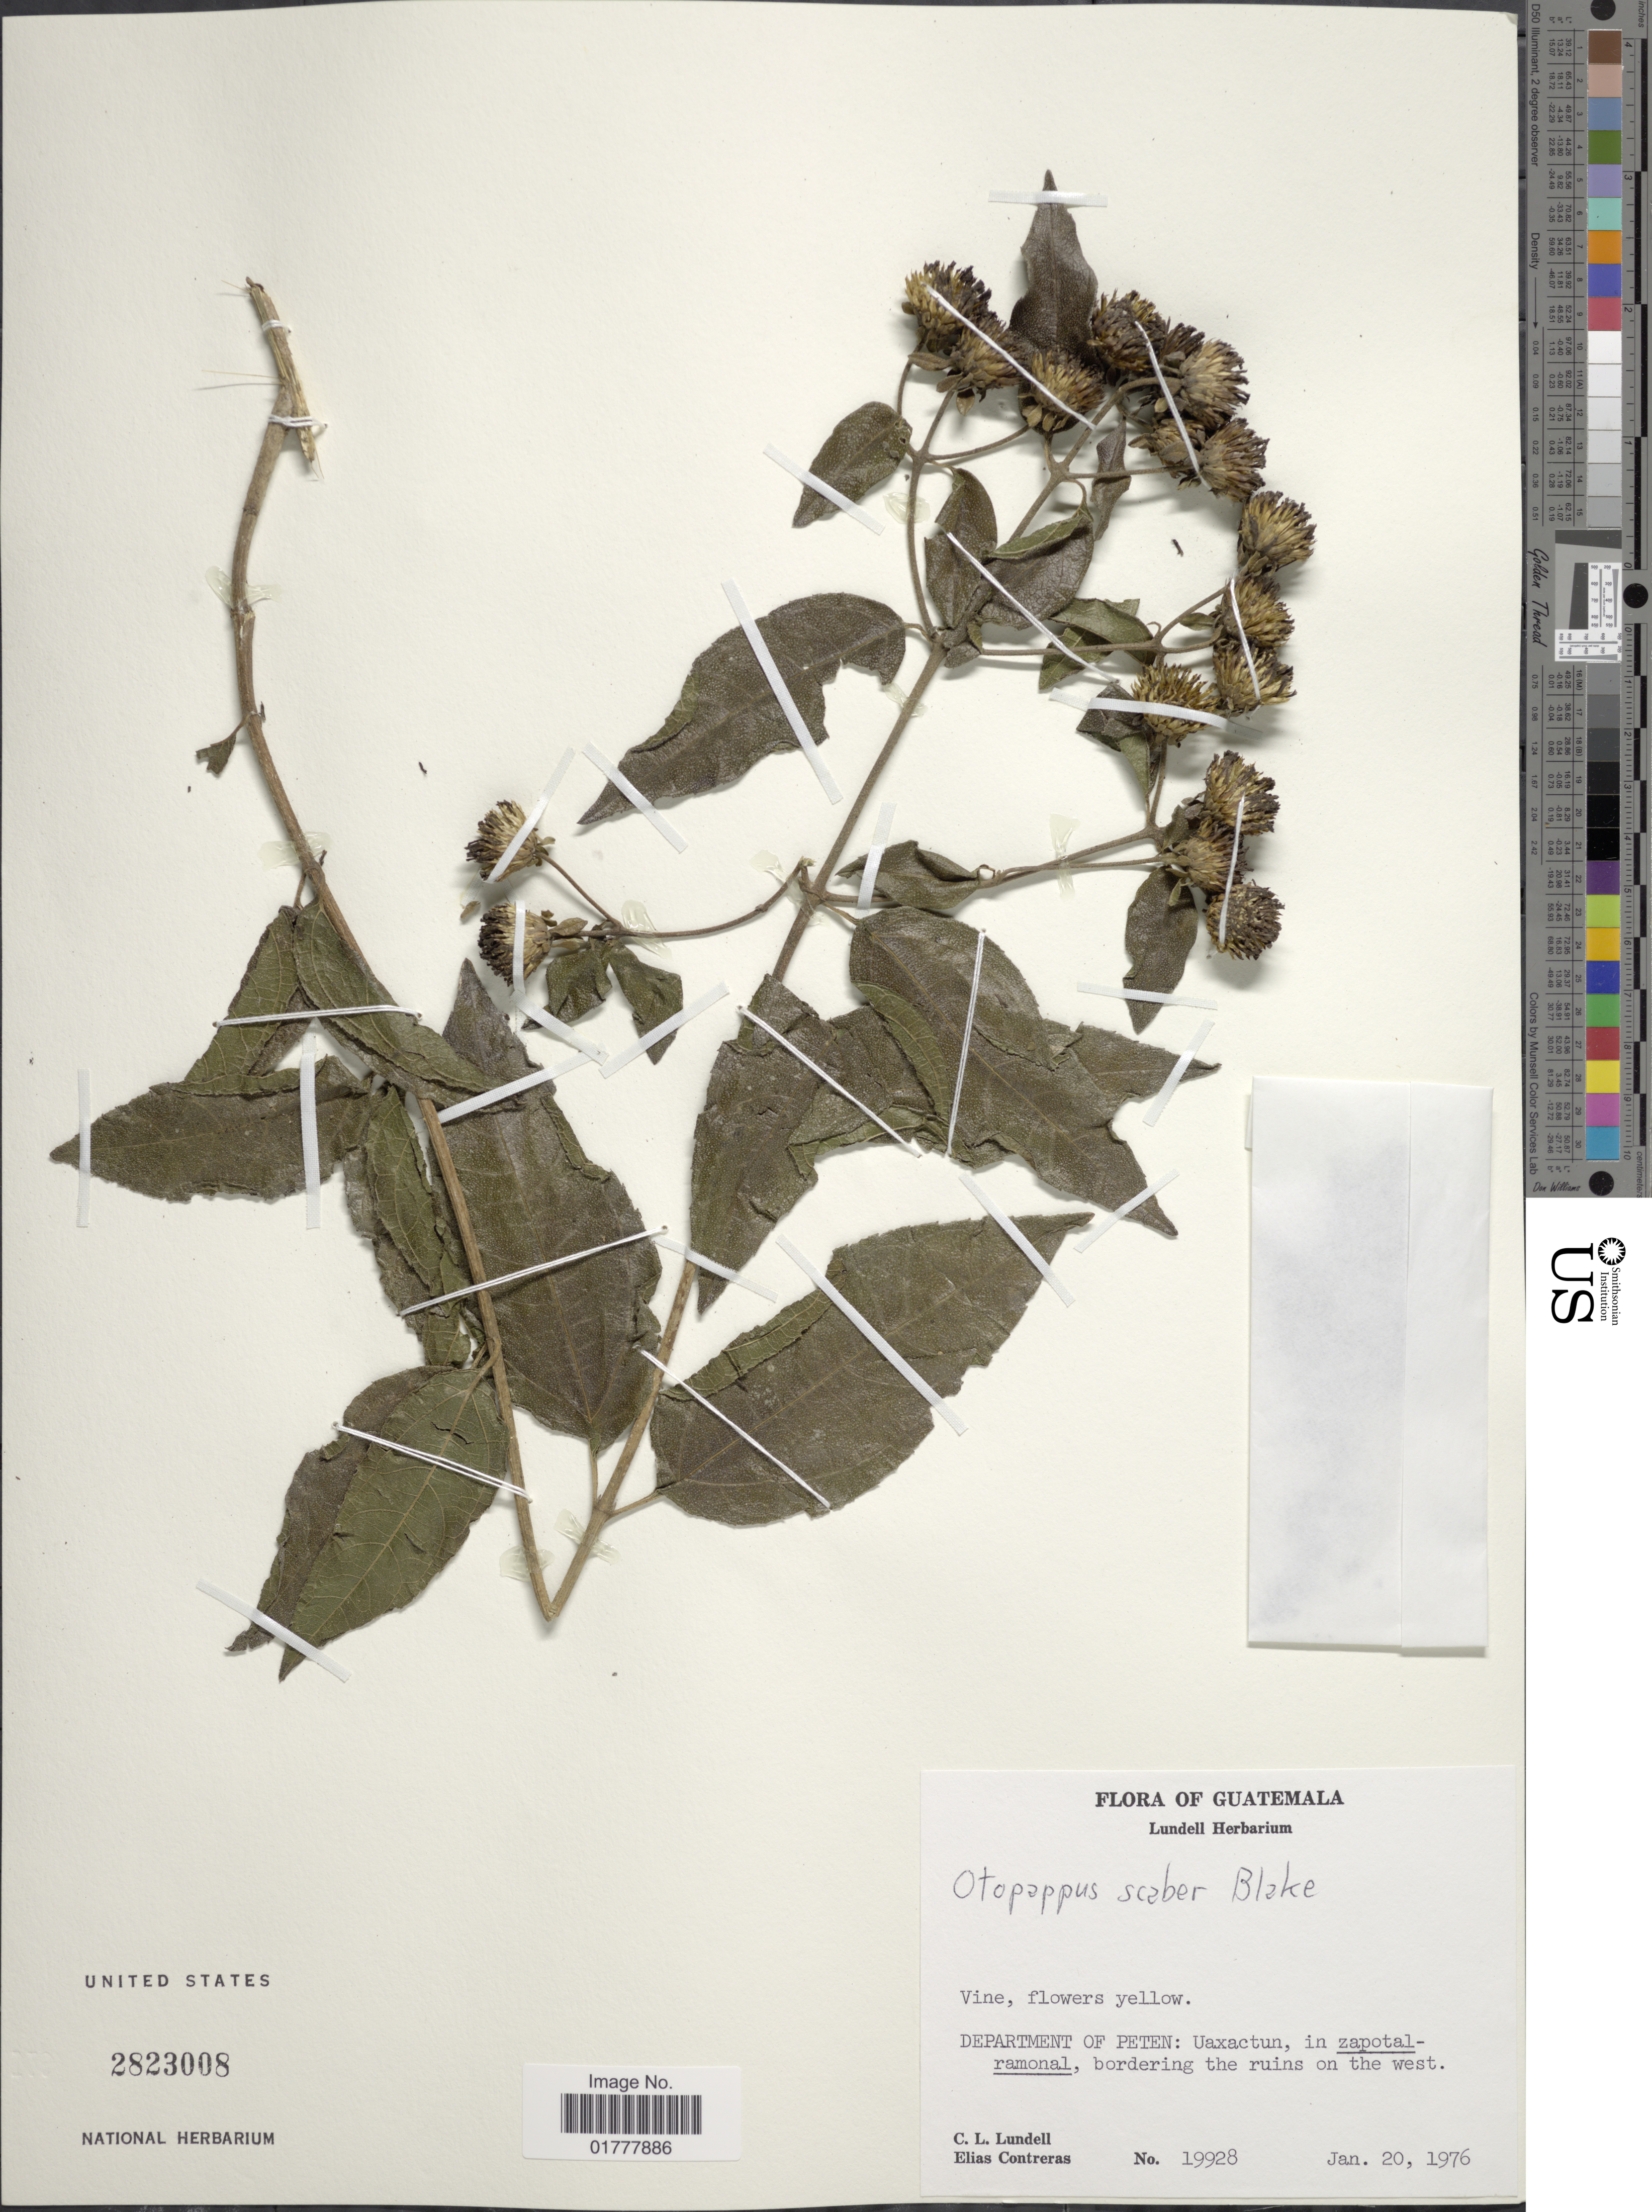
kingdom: Plantae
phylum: Tracheophyta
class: Magnoliopsida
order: Asterales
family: Asteraceae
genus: Otopappus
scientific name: Otopappus scaber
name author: S.F. Blake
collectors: C. L. Lundell & E. Contreras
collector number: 19928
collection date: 1976-01-20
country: Guatemala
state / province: El Petén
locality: Department of Peten: Uaxactun, in zapotalramonal, bordering the ruins on the west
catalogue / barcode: US 2823008